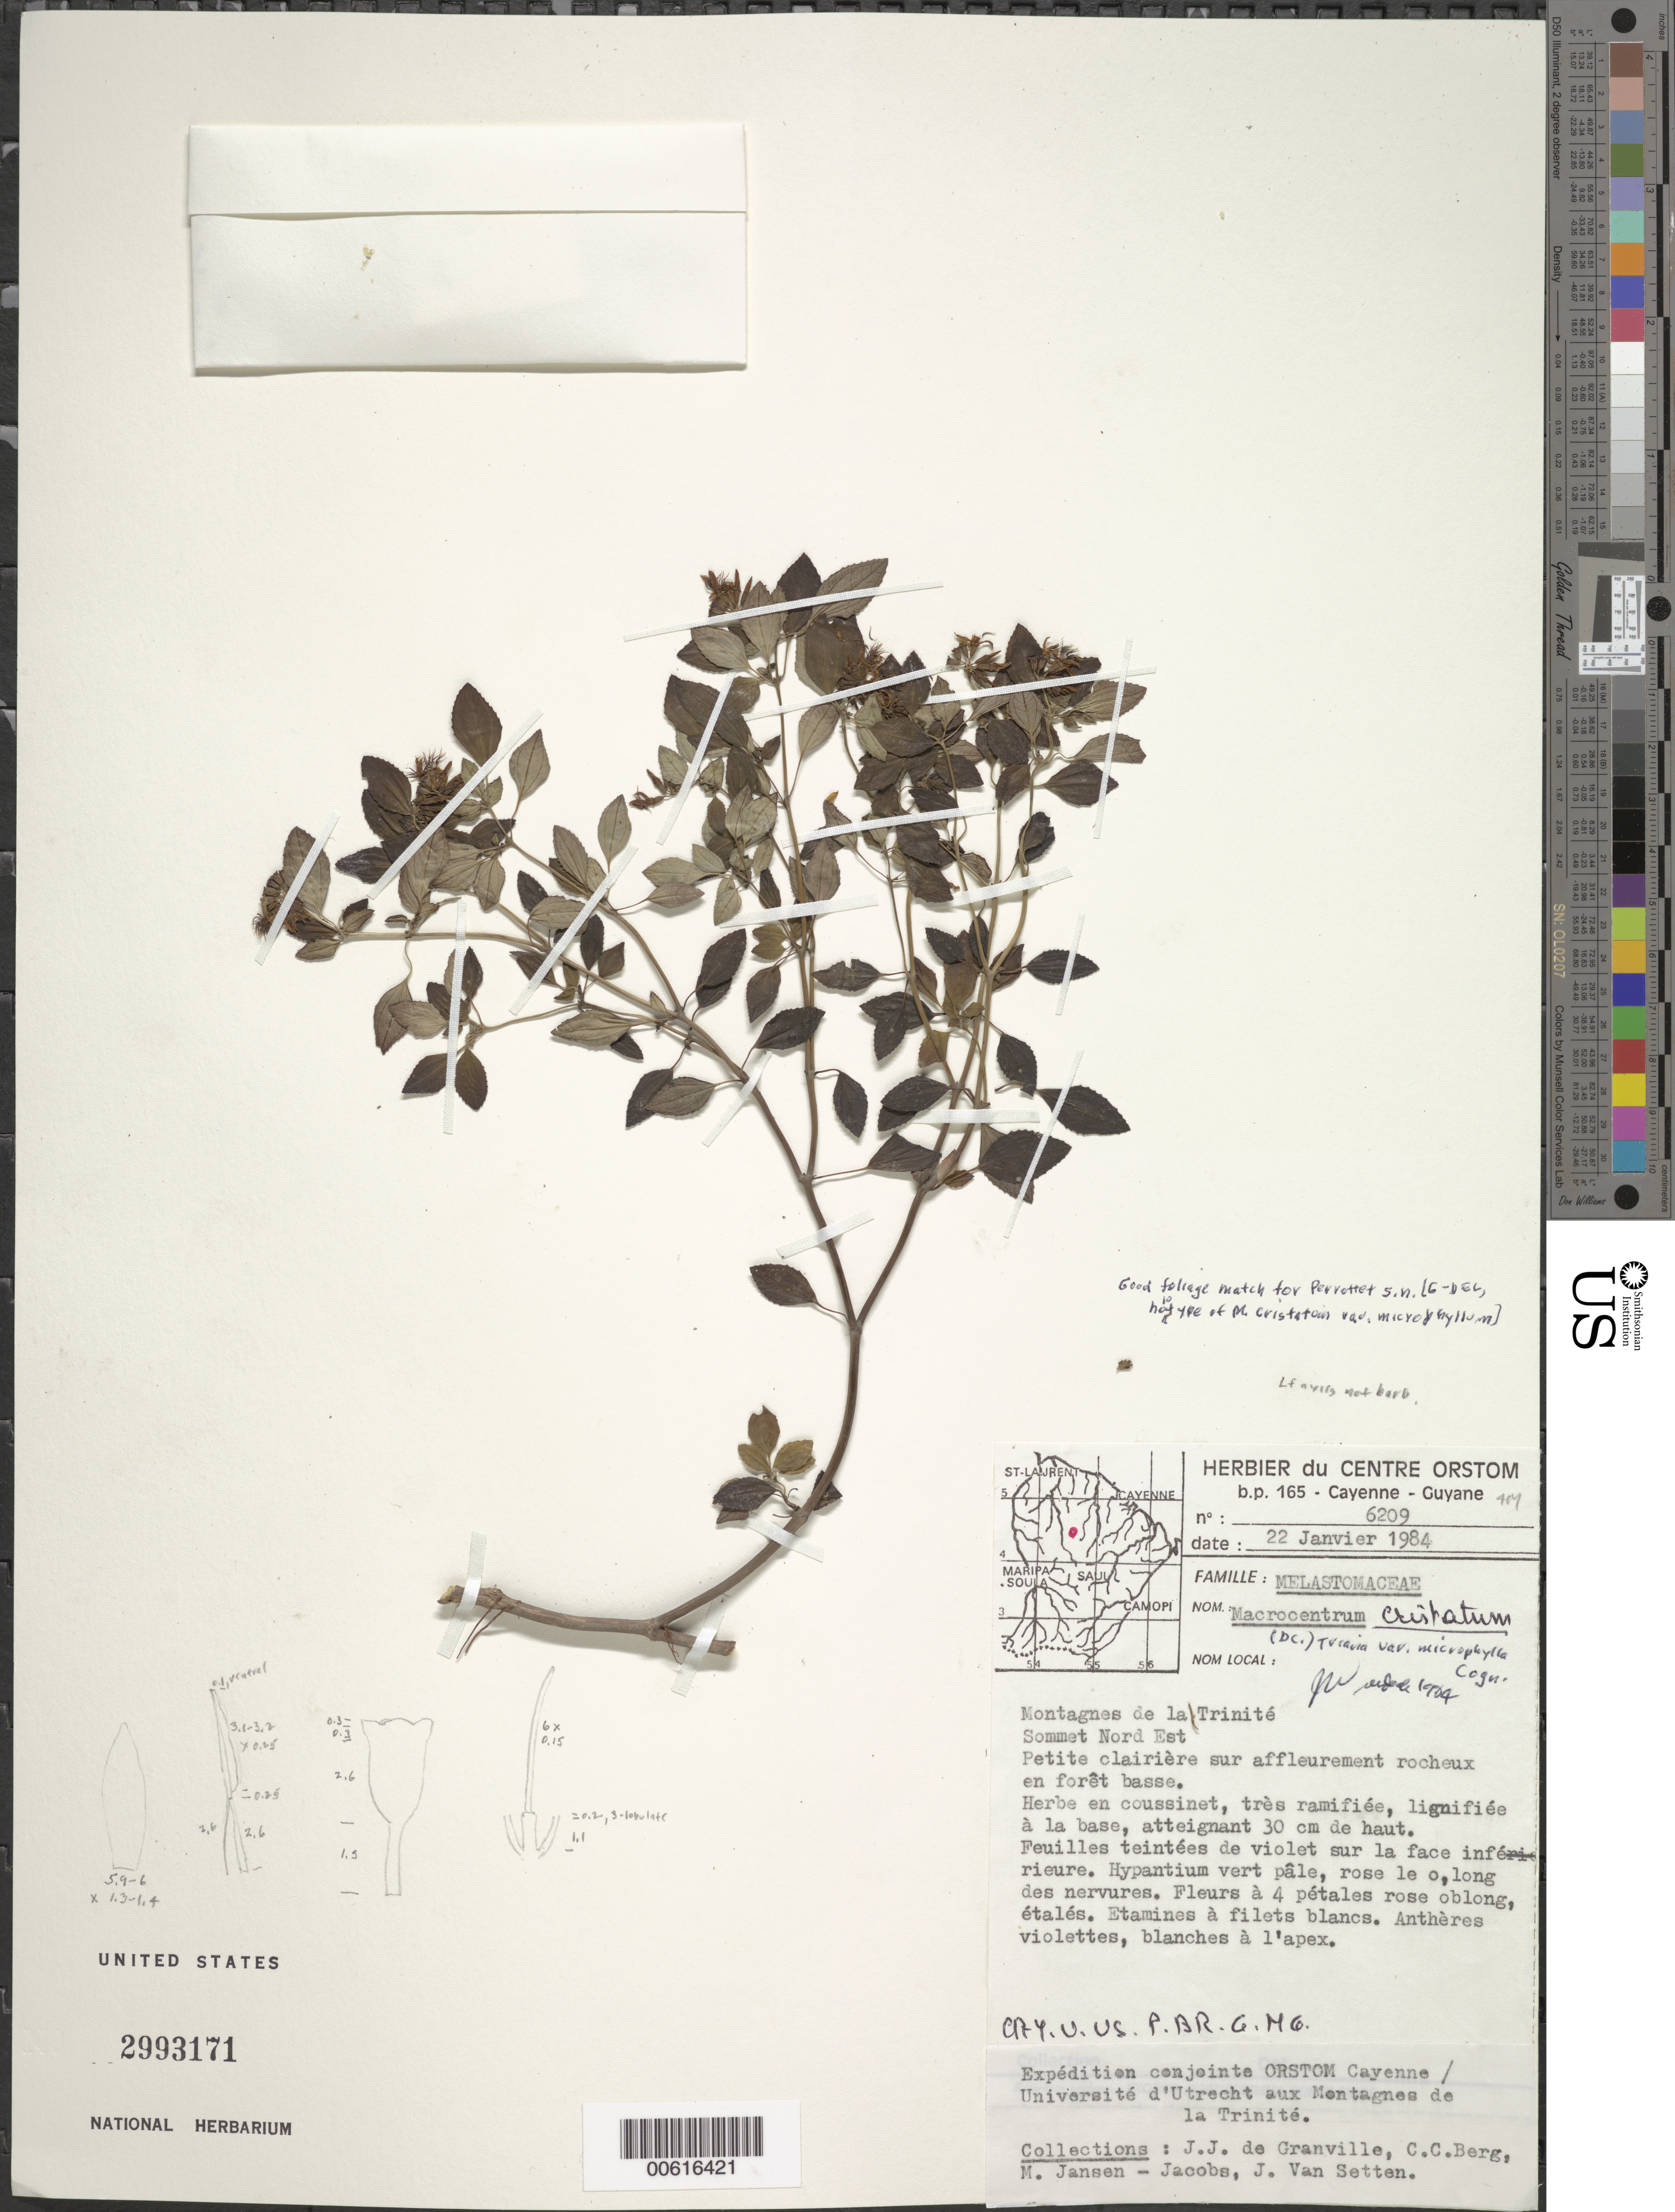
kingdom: Plantae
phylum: Tracheophyta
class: Magnoliopsida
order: Myrtales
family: Melastomataceae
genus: Macrocentrum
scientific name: Macrocentrum cristatum var. microphyllum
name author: Cogn.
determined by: Wurdack, John J., (US), US (UNITED STATES)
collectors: J.-J. de Granville, C. C. Berg, M. J. Jansen-Jacobs & J. van Setten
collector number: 6209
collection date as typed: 22-Jan-84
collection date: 1984-01-22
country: French Guiana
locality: Montagnes de la Trinité, sommet NE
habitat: Petite clairiere sur affleurement rocheux en foret basse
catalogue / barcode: US 2993171